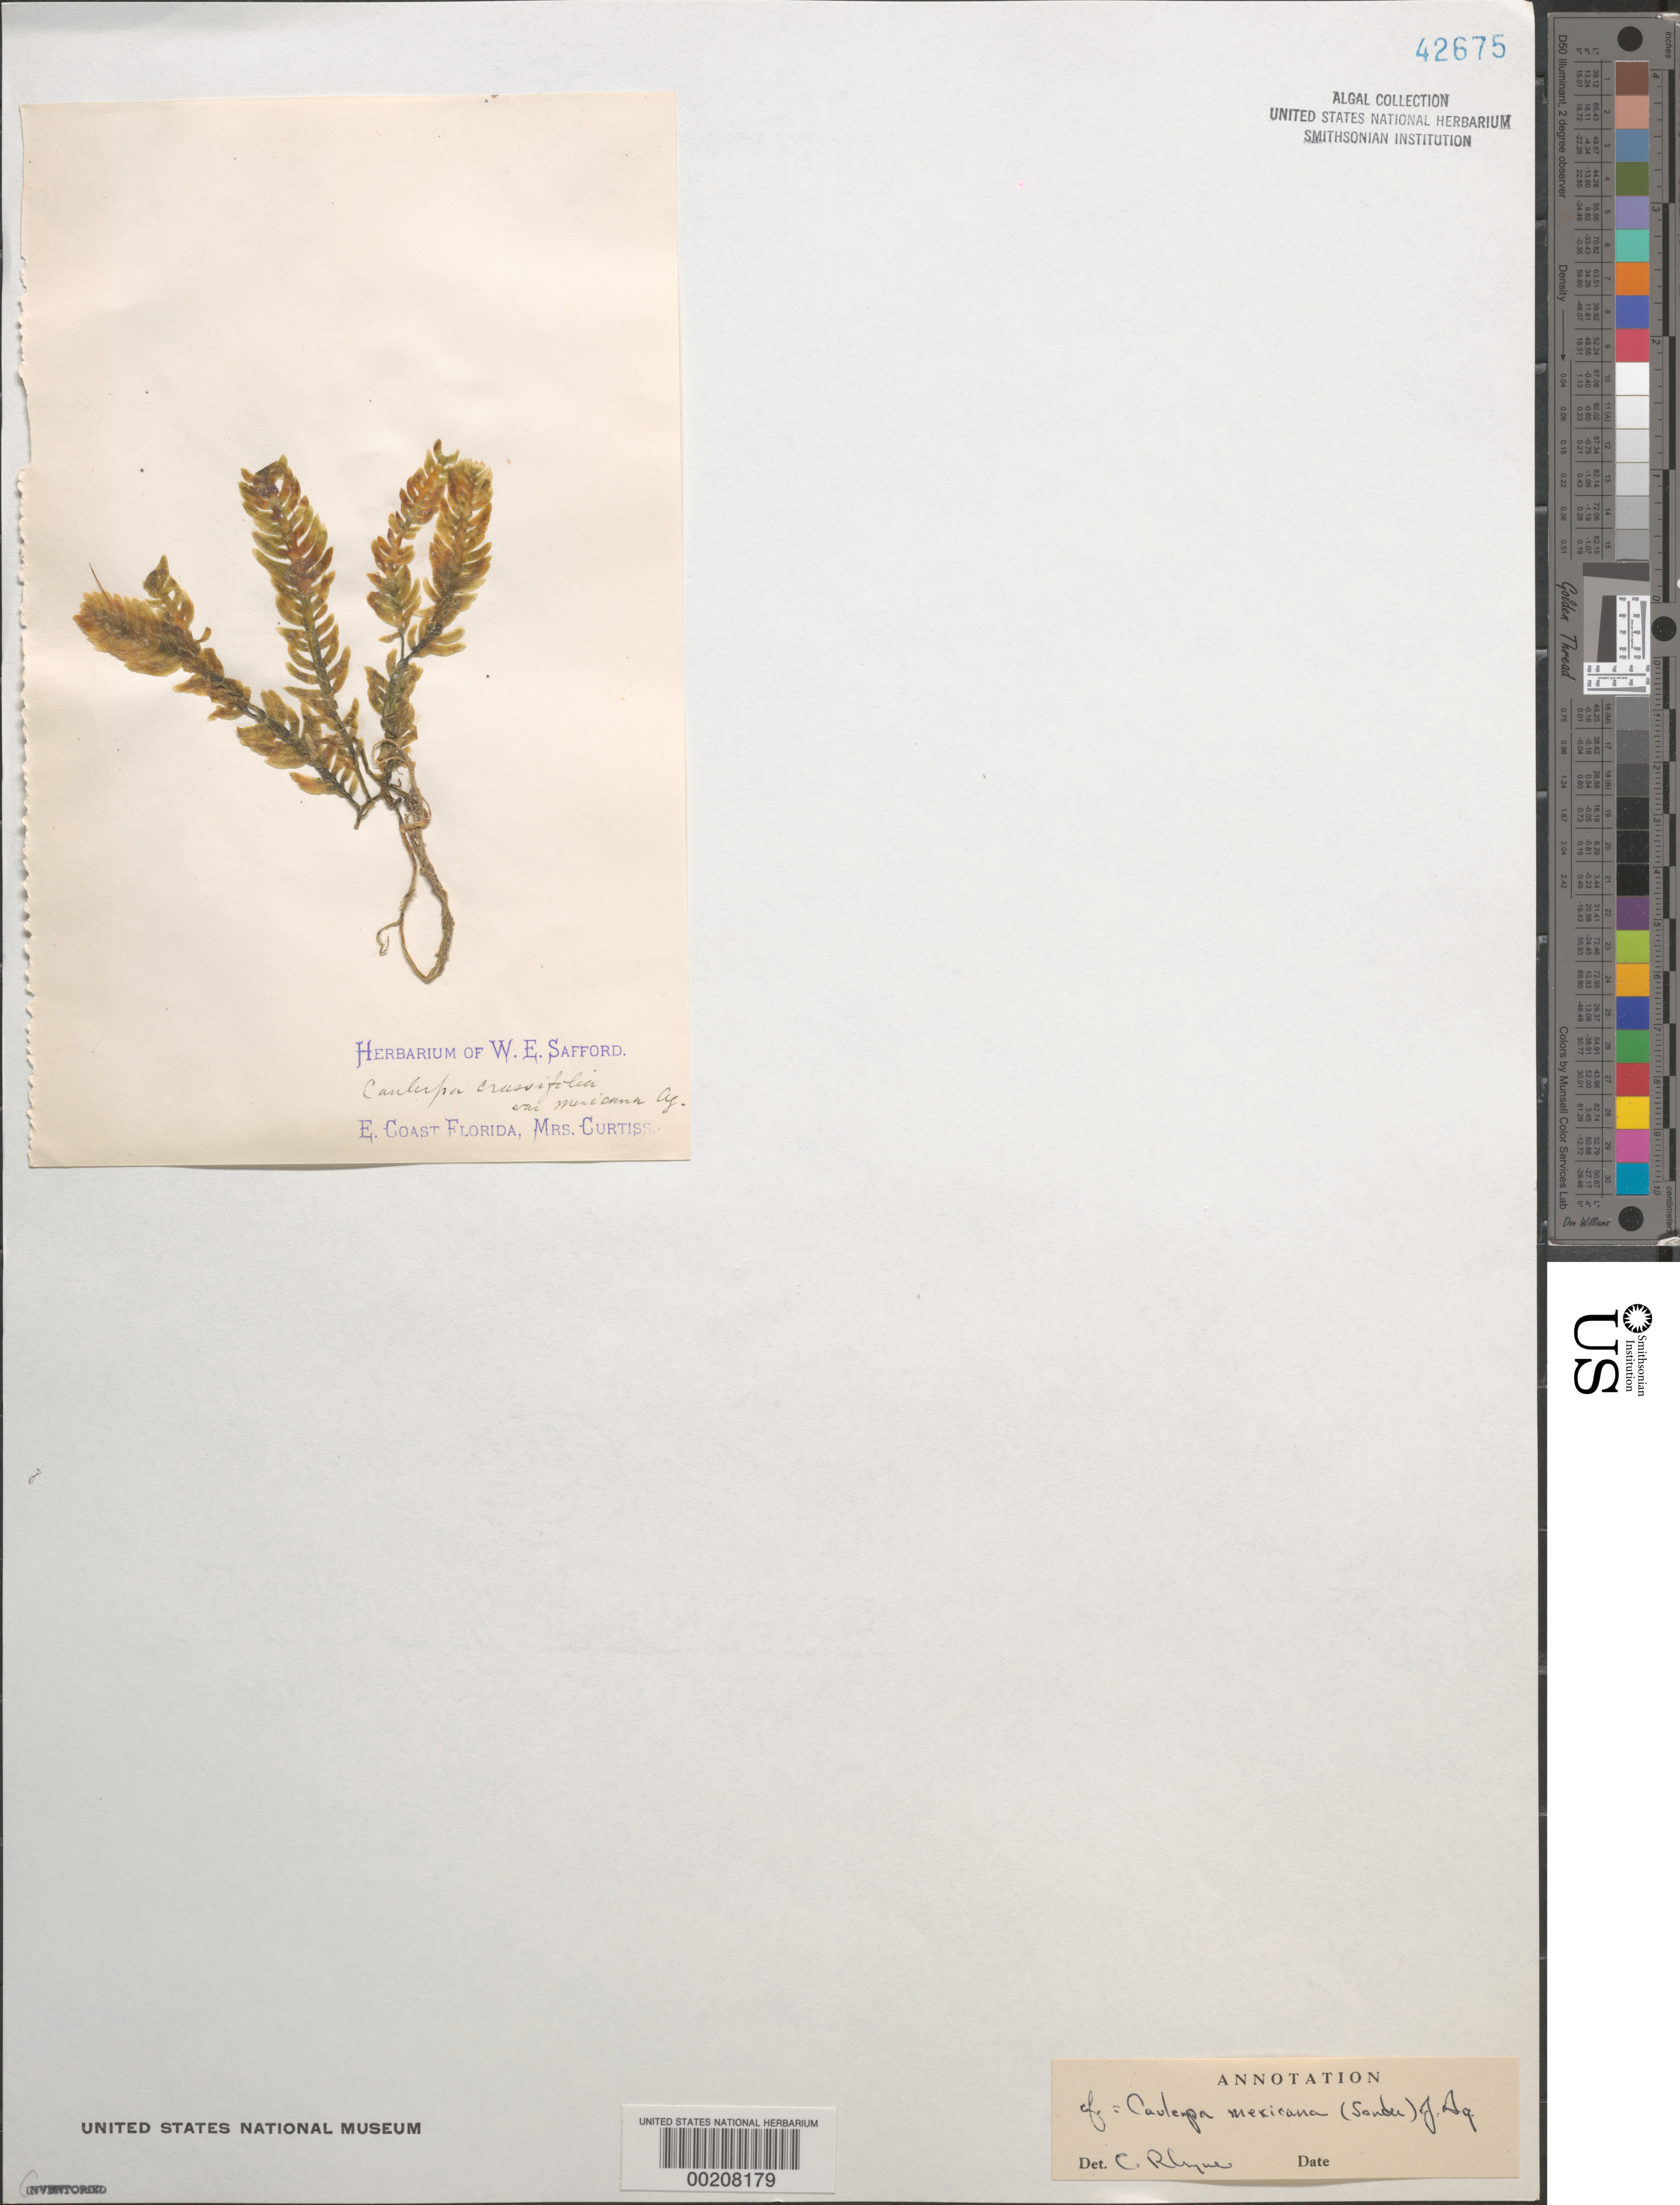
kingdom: Plantae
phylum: Chlorophyta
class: Ulvophyceae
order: Bryopsidales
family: Caulerpaceae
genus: Caulerpa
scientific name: Caulerpa mexicana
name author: Sond. ex Kütz.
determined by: Rhyne, C. F.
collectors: F. A. Curtiss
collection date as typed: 18--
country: United States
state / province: Florida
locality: East coast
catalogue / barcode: US 42675